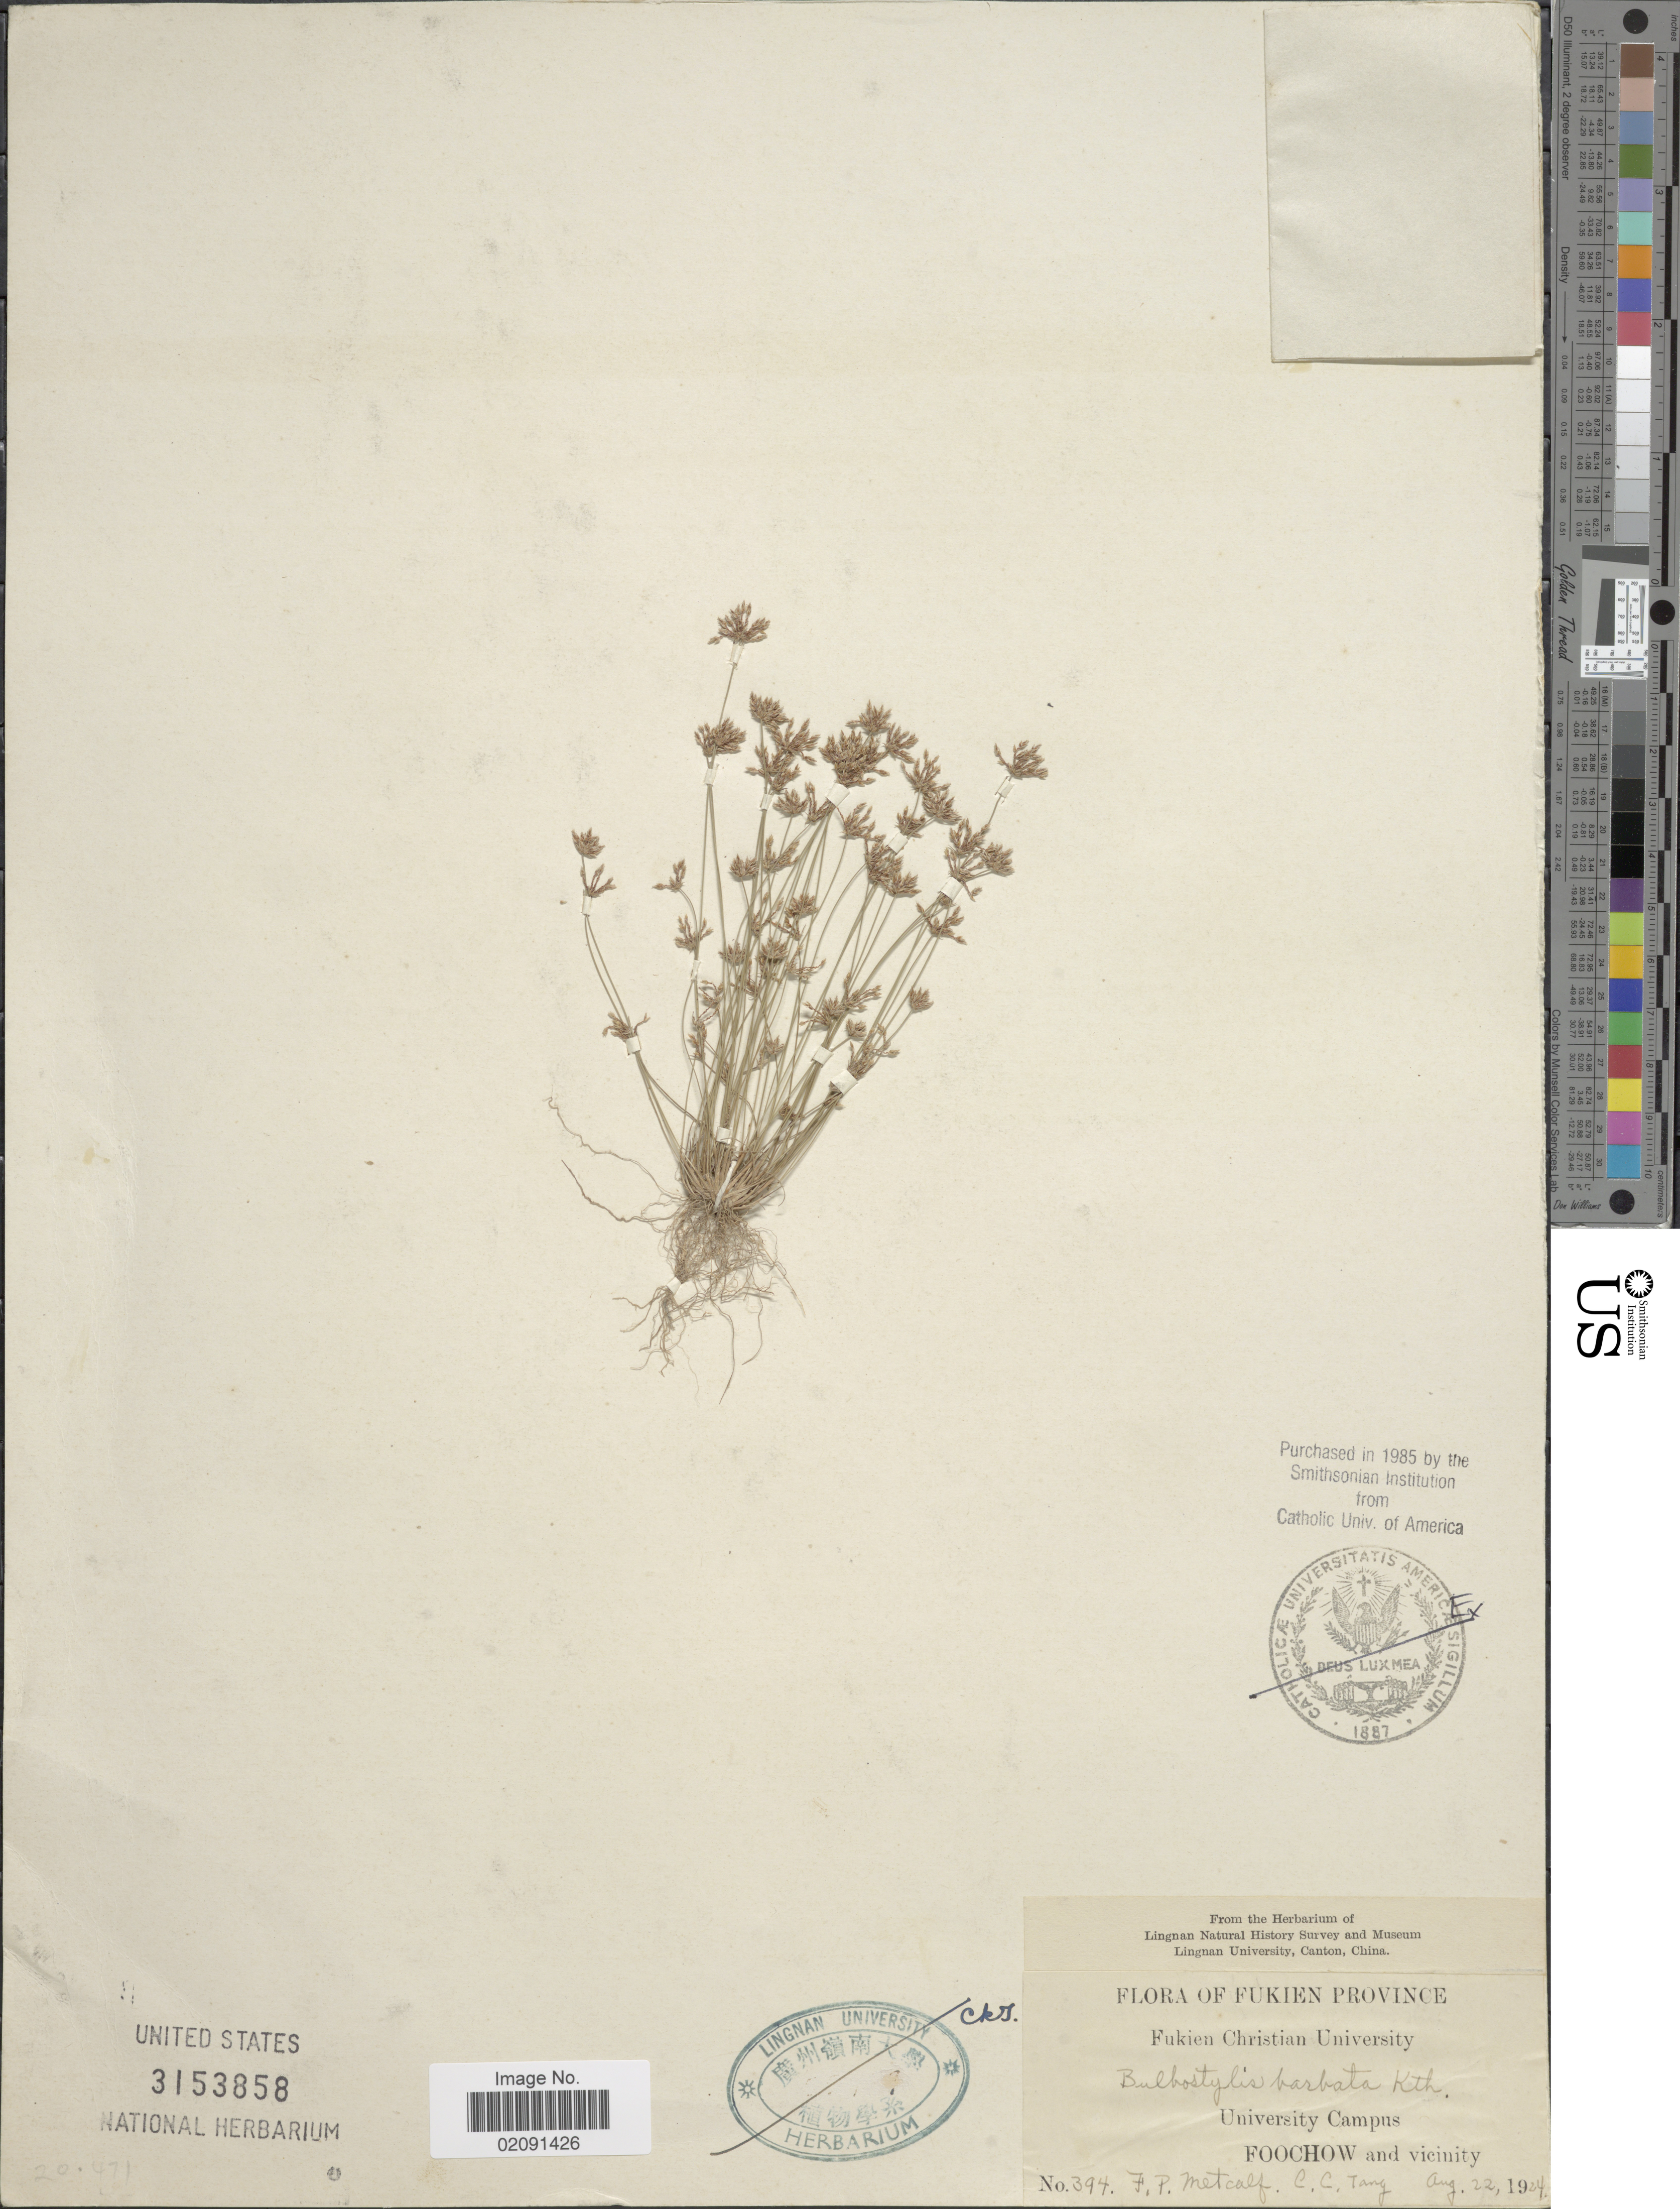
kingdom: Plantae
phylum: Tracheophyta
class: Liliopsida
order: Poales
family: Cyperaceae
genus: Bulbostylis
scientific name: Bulbostylis barbata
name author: (Rottb.) C.B. Clarke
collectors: F. Metcalf & C. C. Tang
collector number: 394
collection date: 1924-08-22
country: China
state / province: Fujian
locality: Fukien Province, Fukien Christian University, University Campus, Foochow and vicinity.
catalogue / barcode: US 3153858